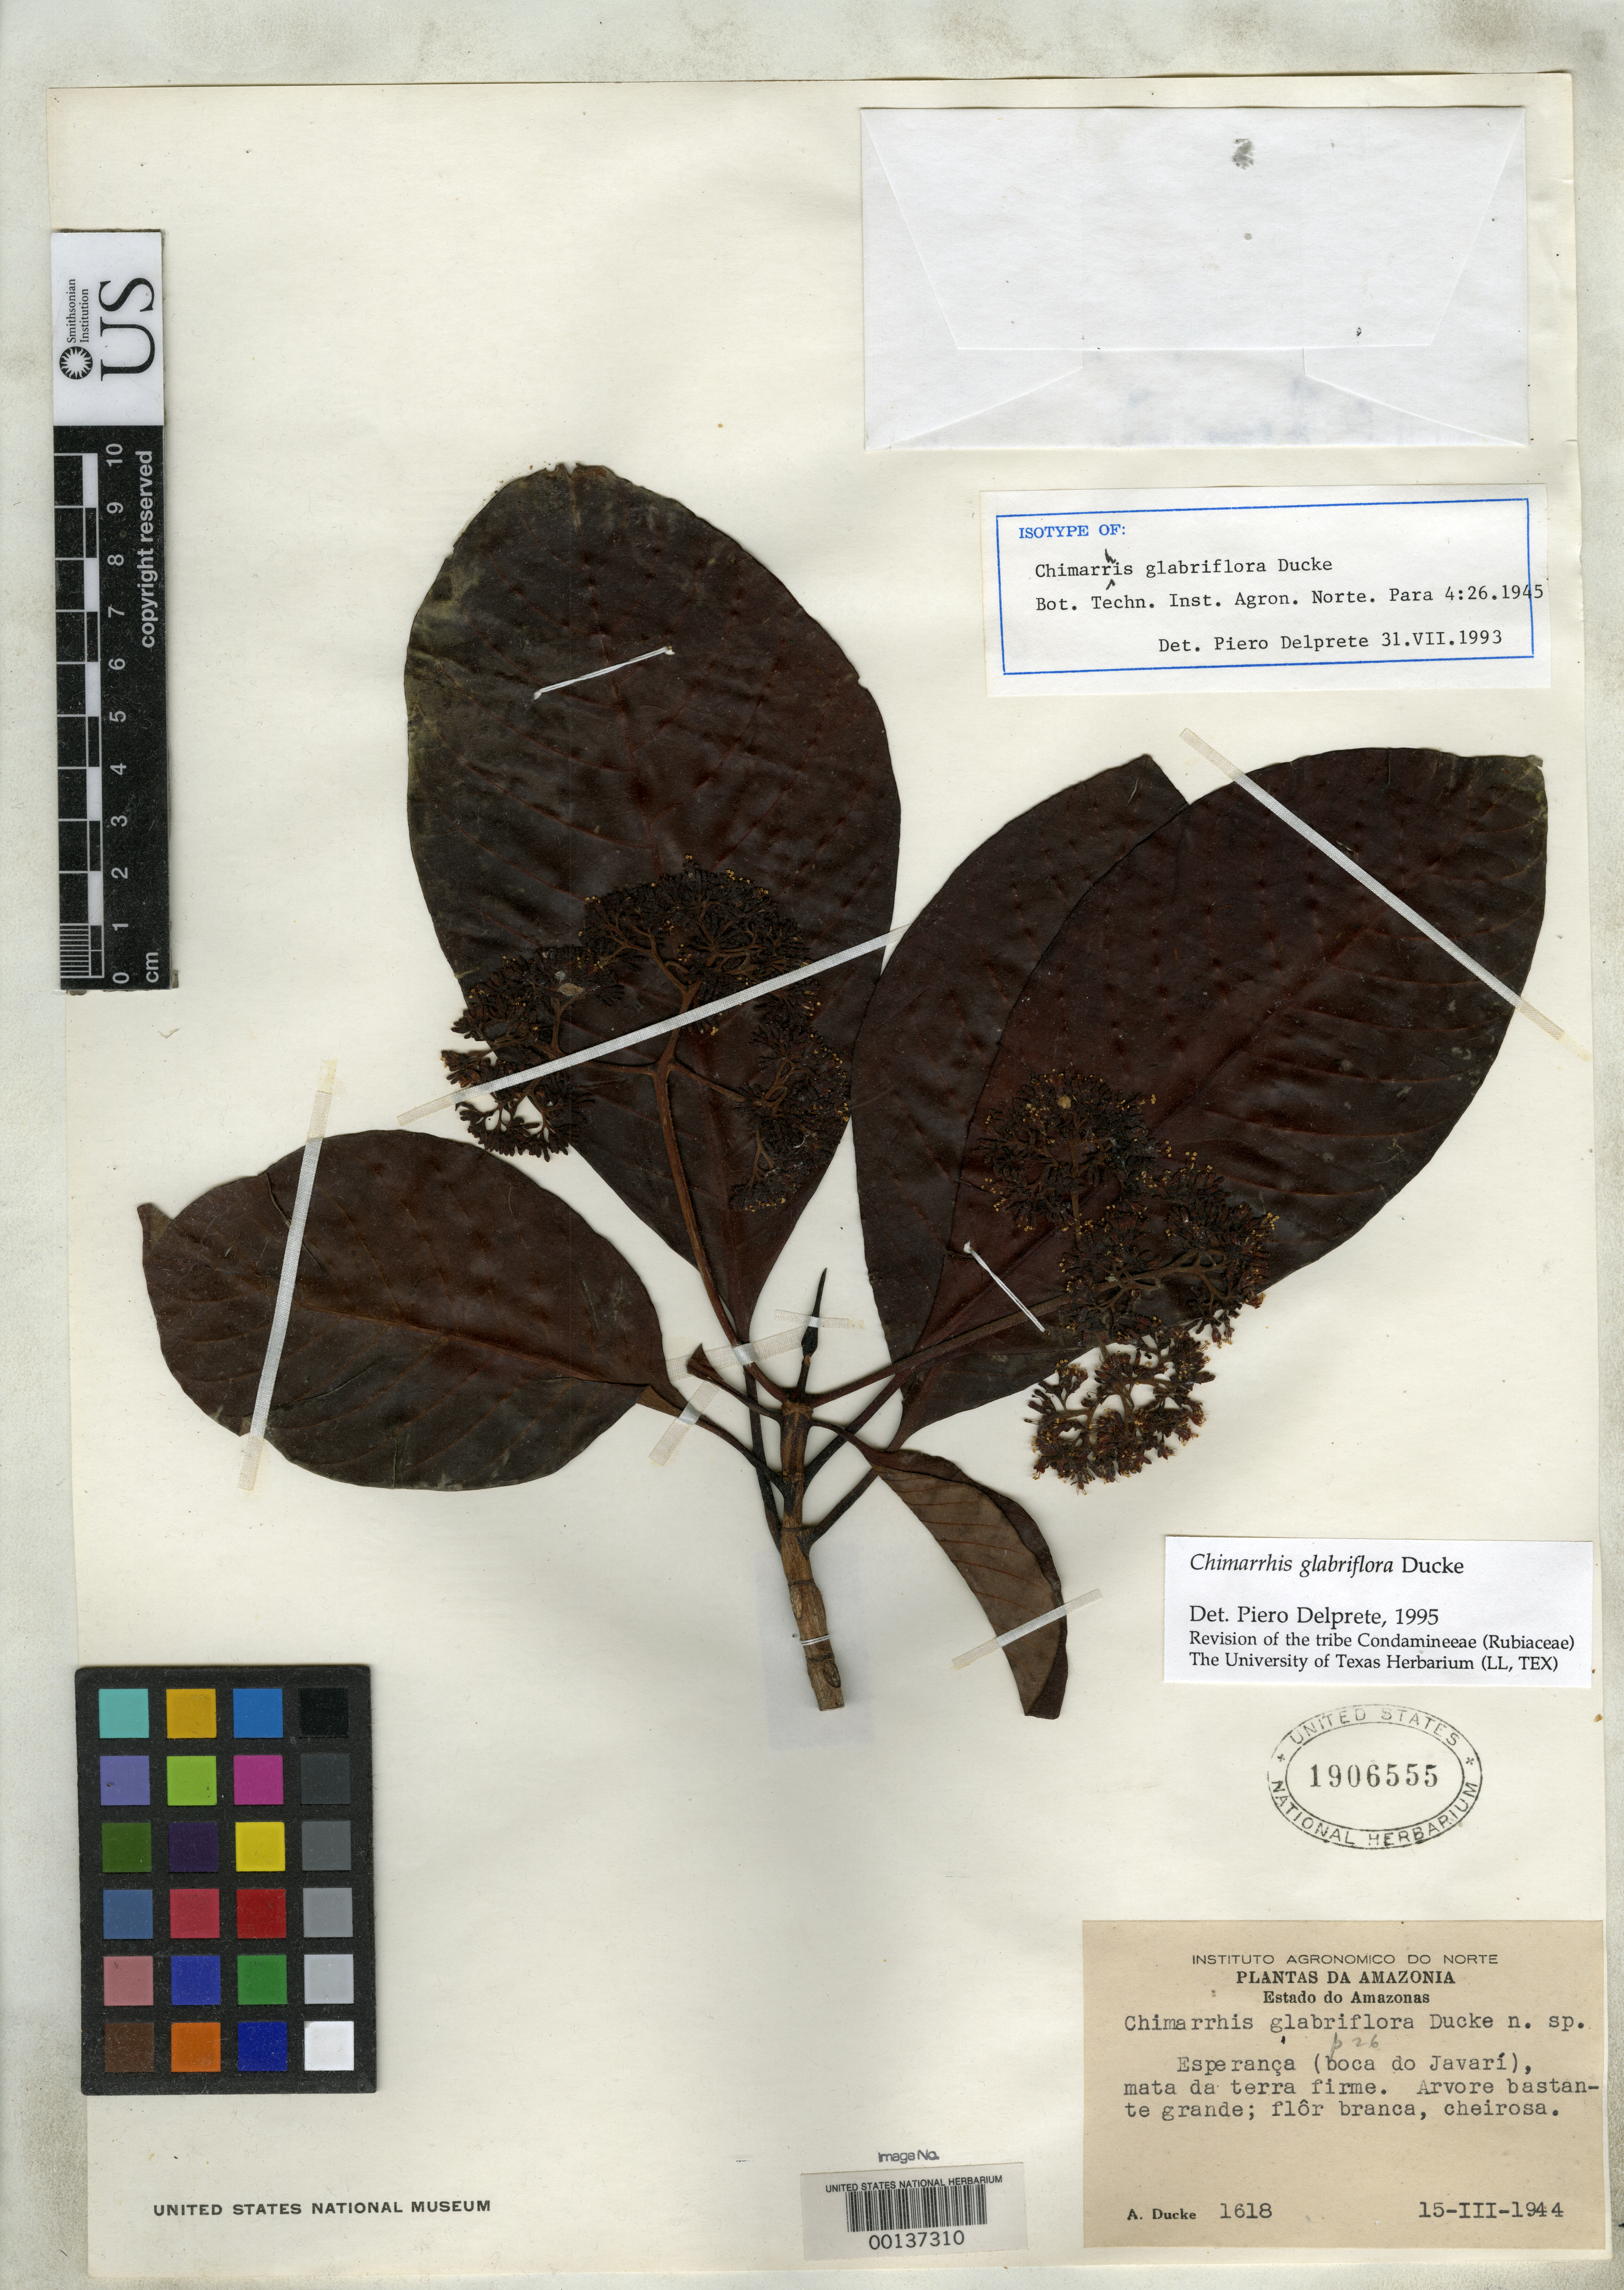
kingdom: Plantae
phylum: Tracheophyta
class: Magnoliopsida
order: Gentianales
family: Rubiaceae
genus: Chimarrhis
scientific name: Chimarrhis glabriflora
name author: Ducke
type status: Isotype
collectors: A. Ducke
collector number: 1618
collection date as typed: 15 Mar 1944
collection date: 1944-03-15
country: Brazil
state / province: Amazonas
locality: Esperanca, Boca do Javari.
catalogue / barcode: US 1906555